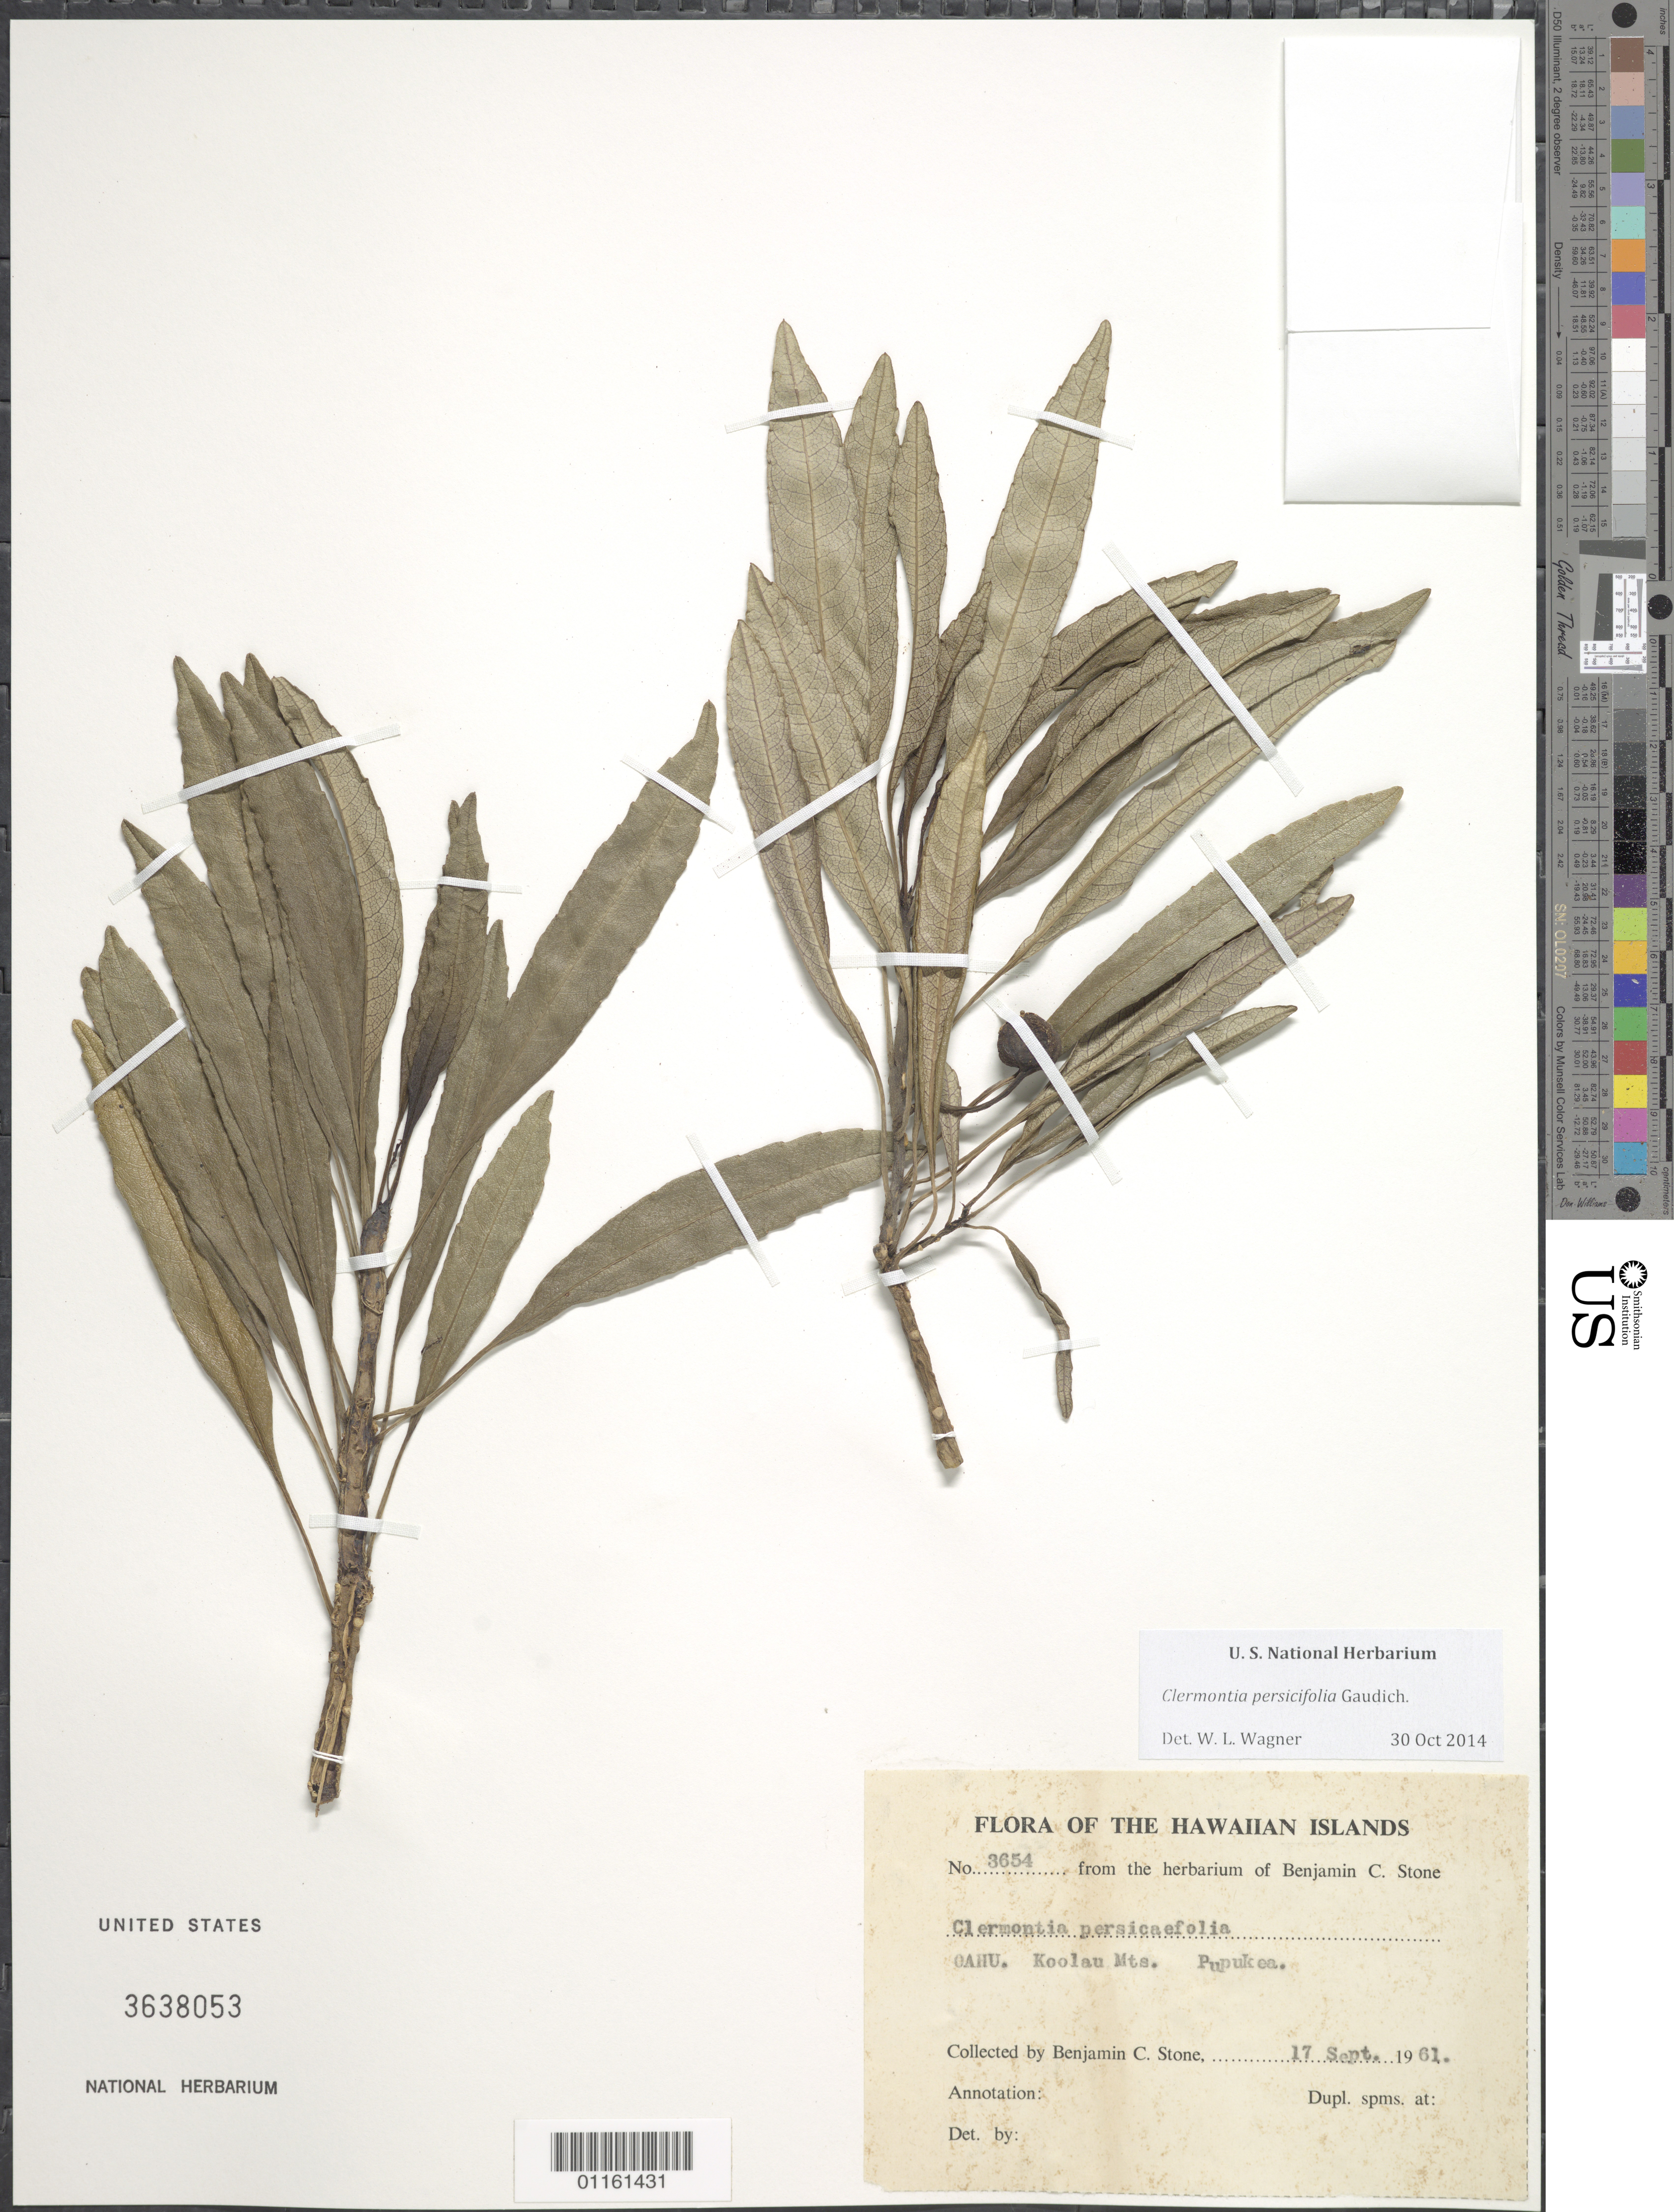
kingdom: Plantae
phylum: Tracheophyta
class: Magnoliopsida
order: Asterales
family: Campanulaceae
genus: Clermontia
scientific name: Clermontia persicifolia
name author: Gaudich.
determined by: Wagner, W. L., (BOT), Smithsonian Institution - National Museum of Natural History (UNITED STATES)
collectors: B. C. Stone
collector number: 3654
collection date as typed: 17 Sept. 1961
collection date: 1961-09-17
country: United States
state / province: Hawaii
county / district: Honolulu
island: Oahu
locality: Koolau Mts. Pupukea.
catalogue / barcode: US 3638053